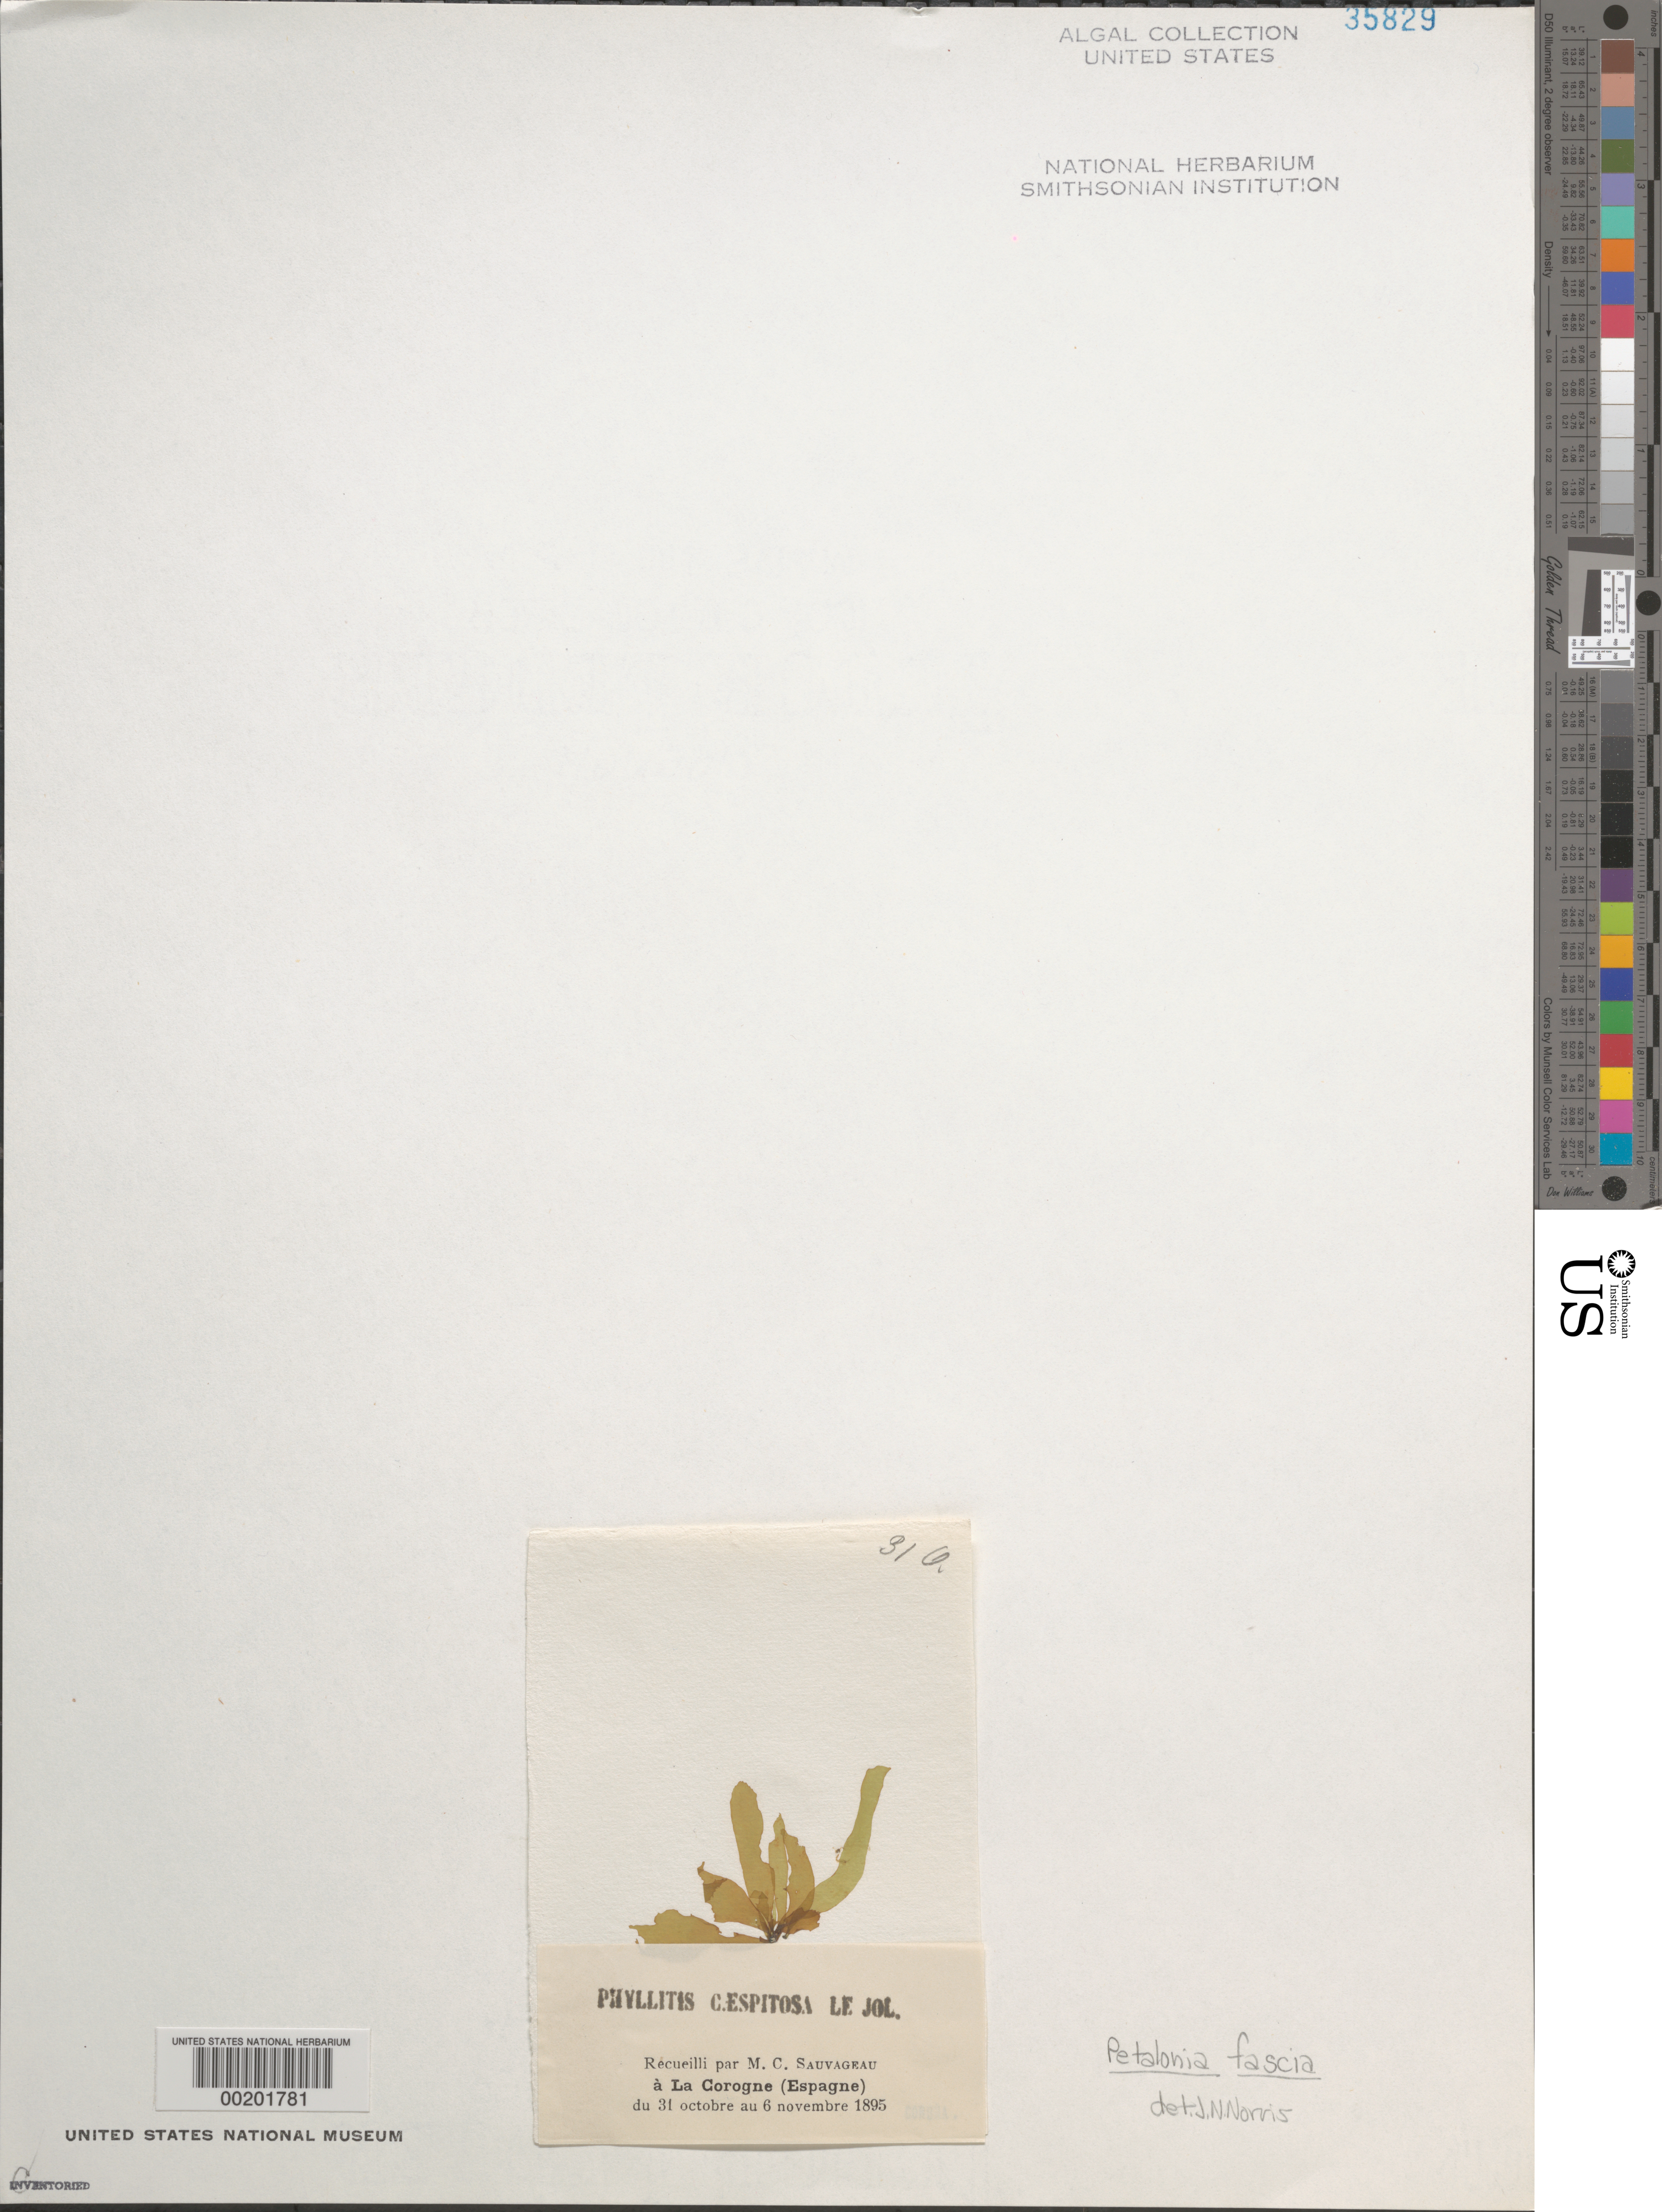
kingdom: Chromista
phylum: Ochrophyta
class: Phaeophyceae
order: Scytosiphonales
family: Scytosiphonaceae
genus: Petalonia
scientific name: Petalonia fascia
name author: (O.F. Müller) Kuntze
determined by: Norris, James N.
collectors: C. F. Sauvageau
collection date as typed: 31 Oct 1895 TO 06 Nov 1895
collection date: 1895-10-31/1895-11-06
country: Spain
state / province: Galicia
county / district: La Coruna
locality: La coruna (la corogne)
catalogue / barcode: US 35829